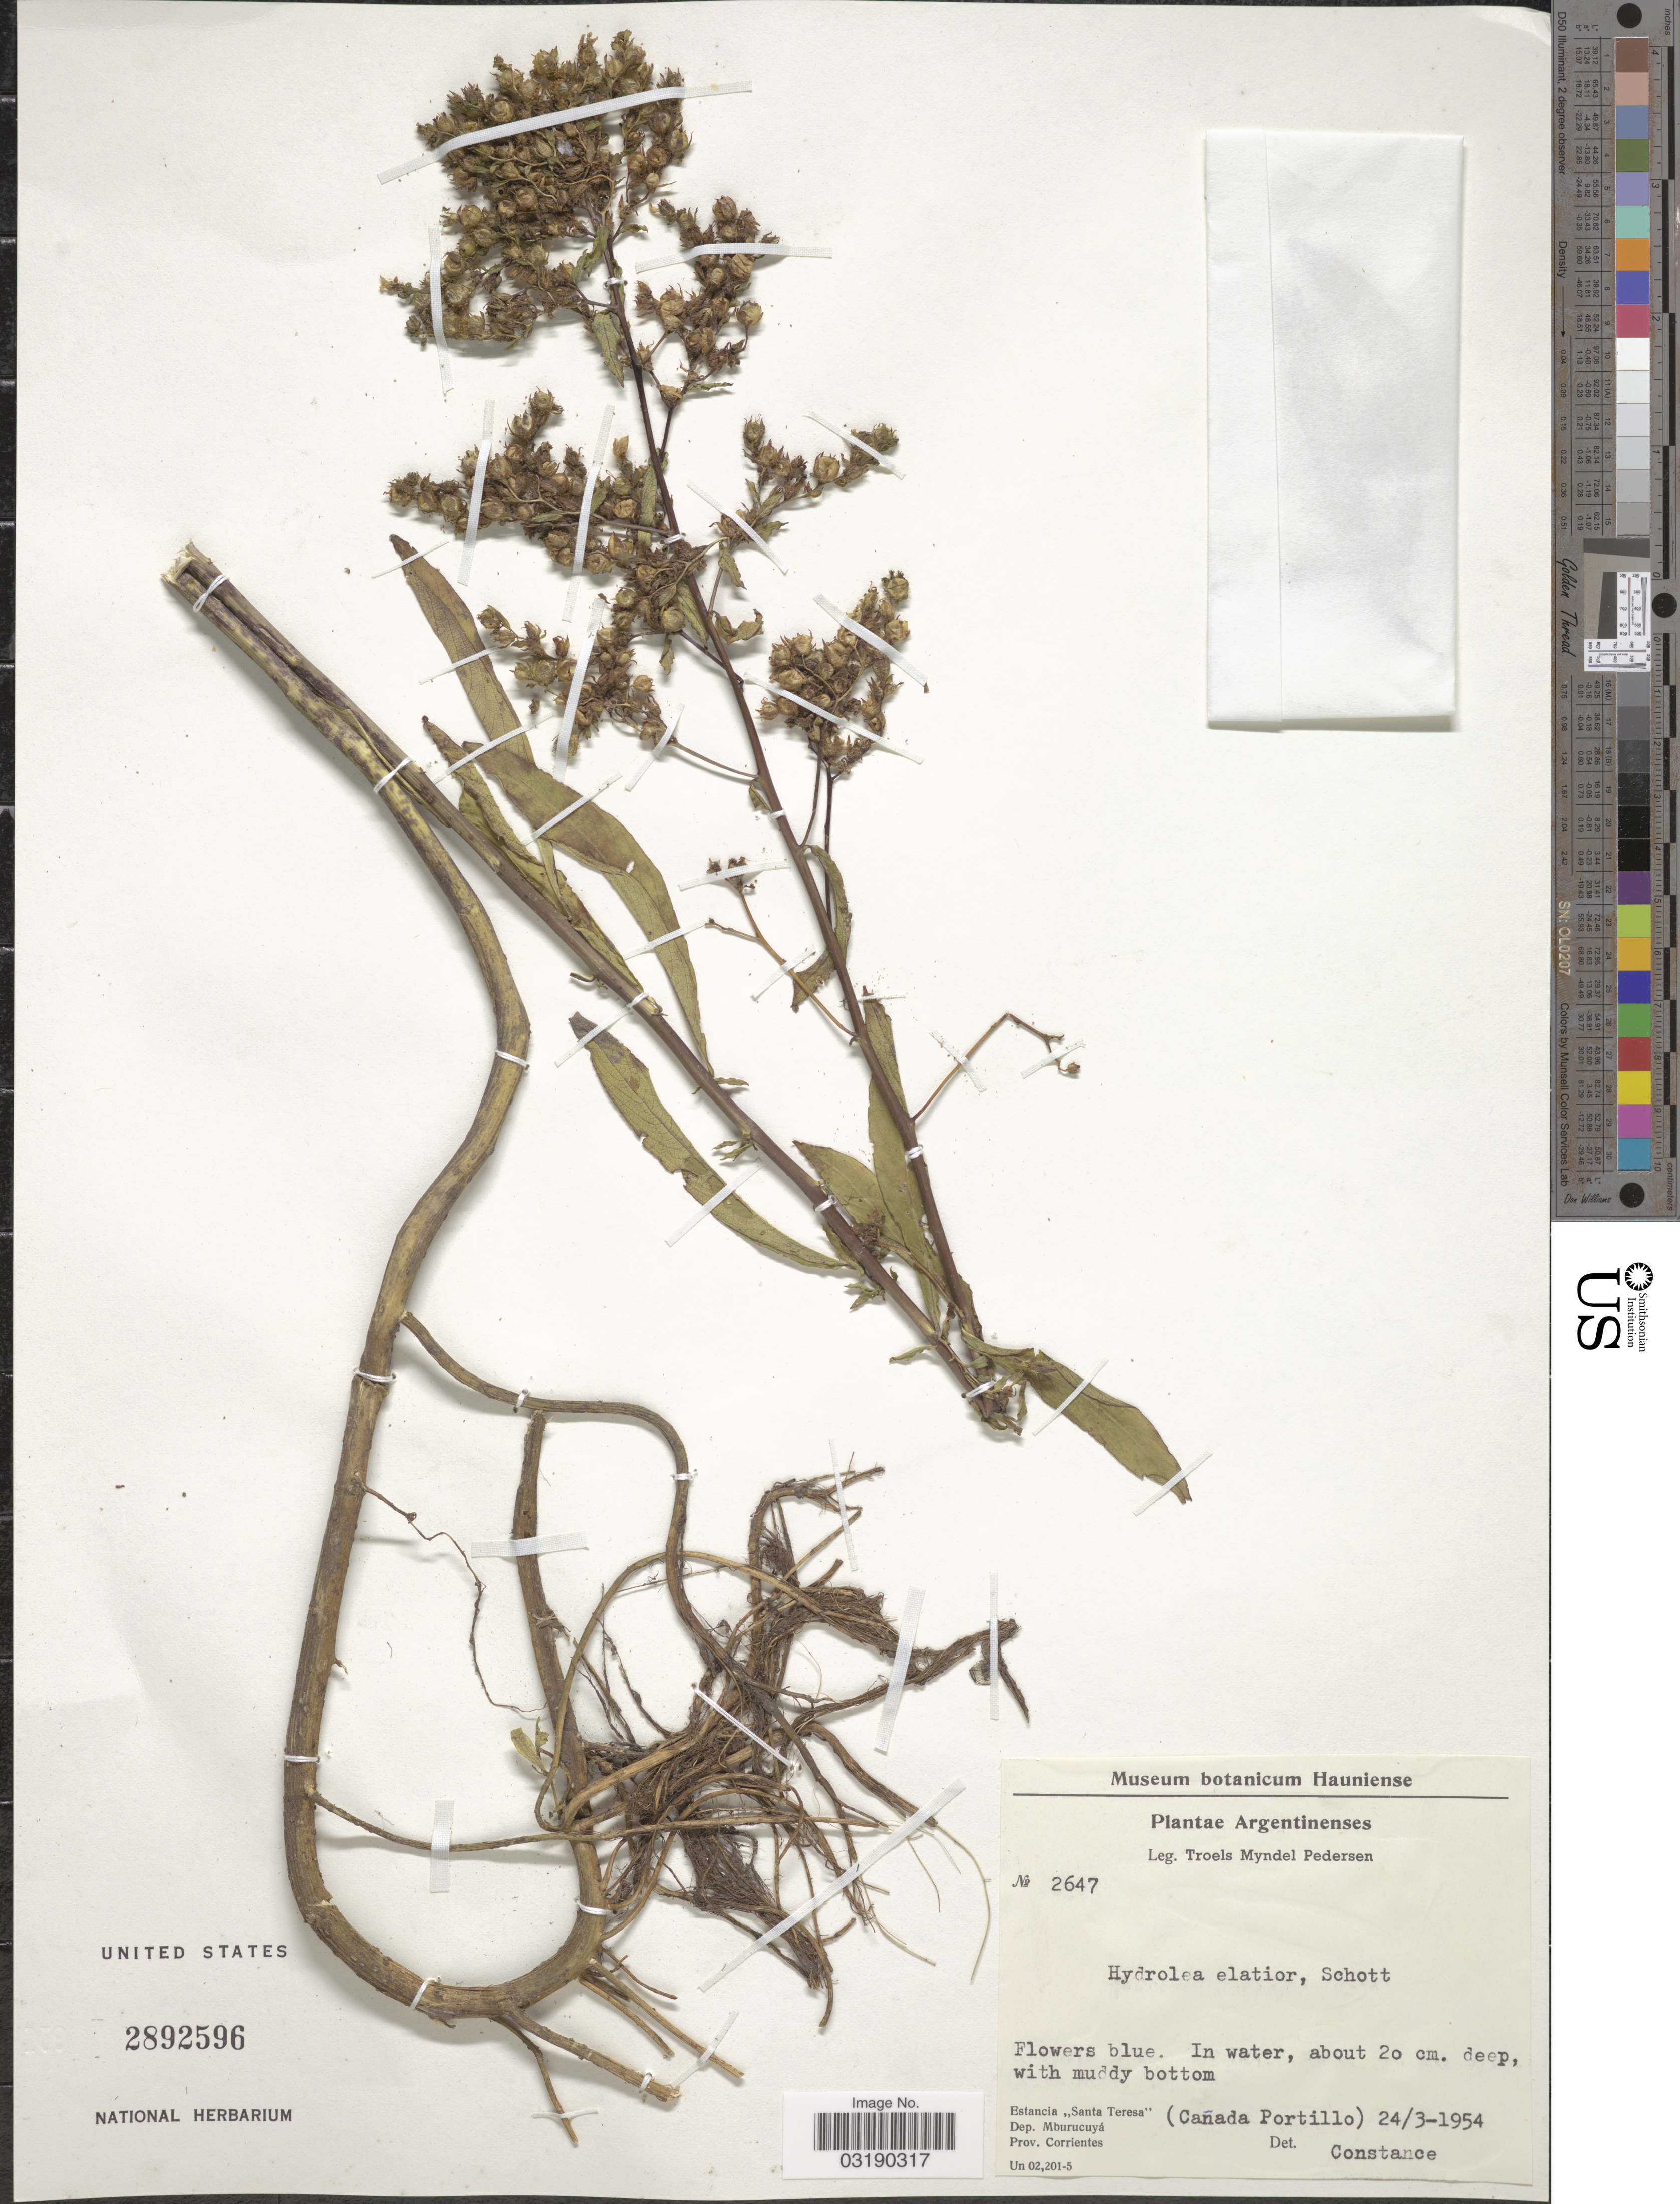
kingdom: Plantae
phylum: Tracheophyta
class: Magnoliopsida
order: Solanales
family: Hydroleaceae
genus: Hydrolea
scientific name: Hydrolea elatior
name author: Schott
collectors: T. Pederson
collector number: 2647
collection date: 1954-03-24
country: Argentina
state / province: Corrientes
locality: Estancia "Santa Teresa" (Cañada Portillo). Dep. Mburucuyá. Prov. Corrientes.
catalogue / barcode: US 2892596